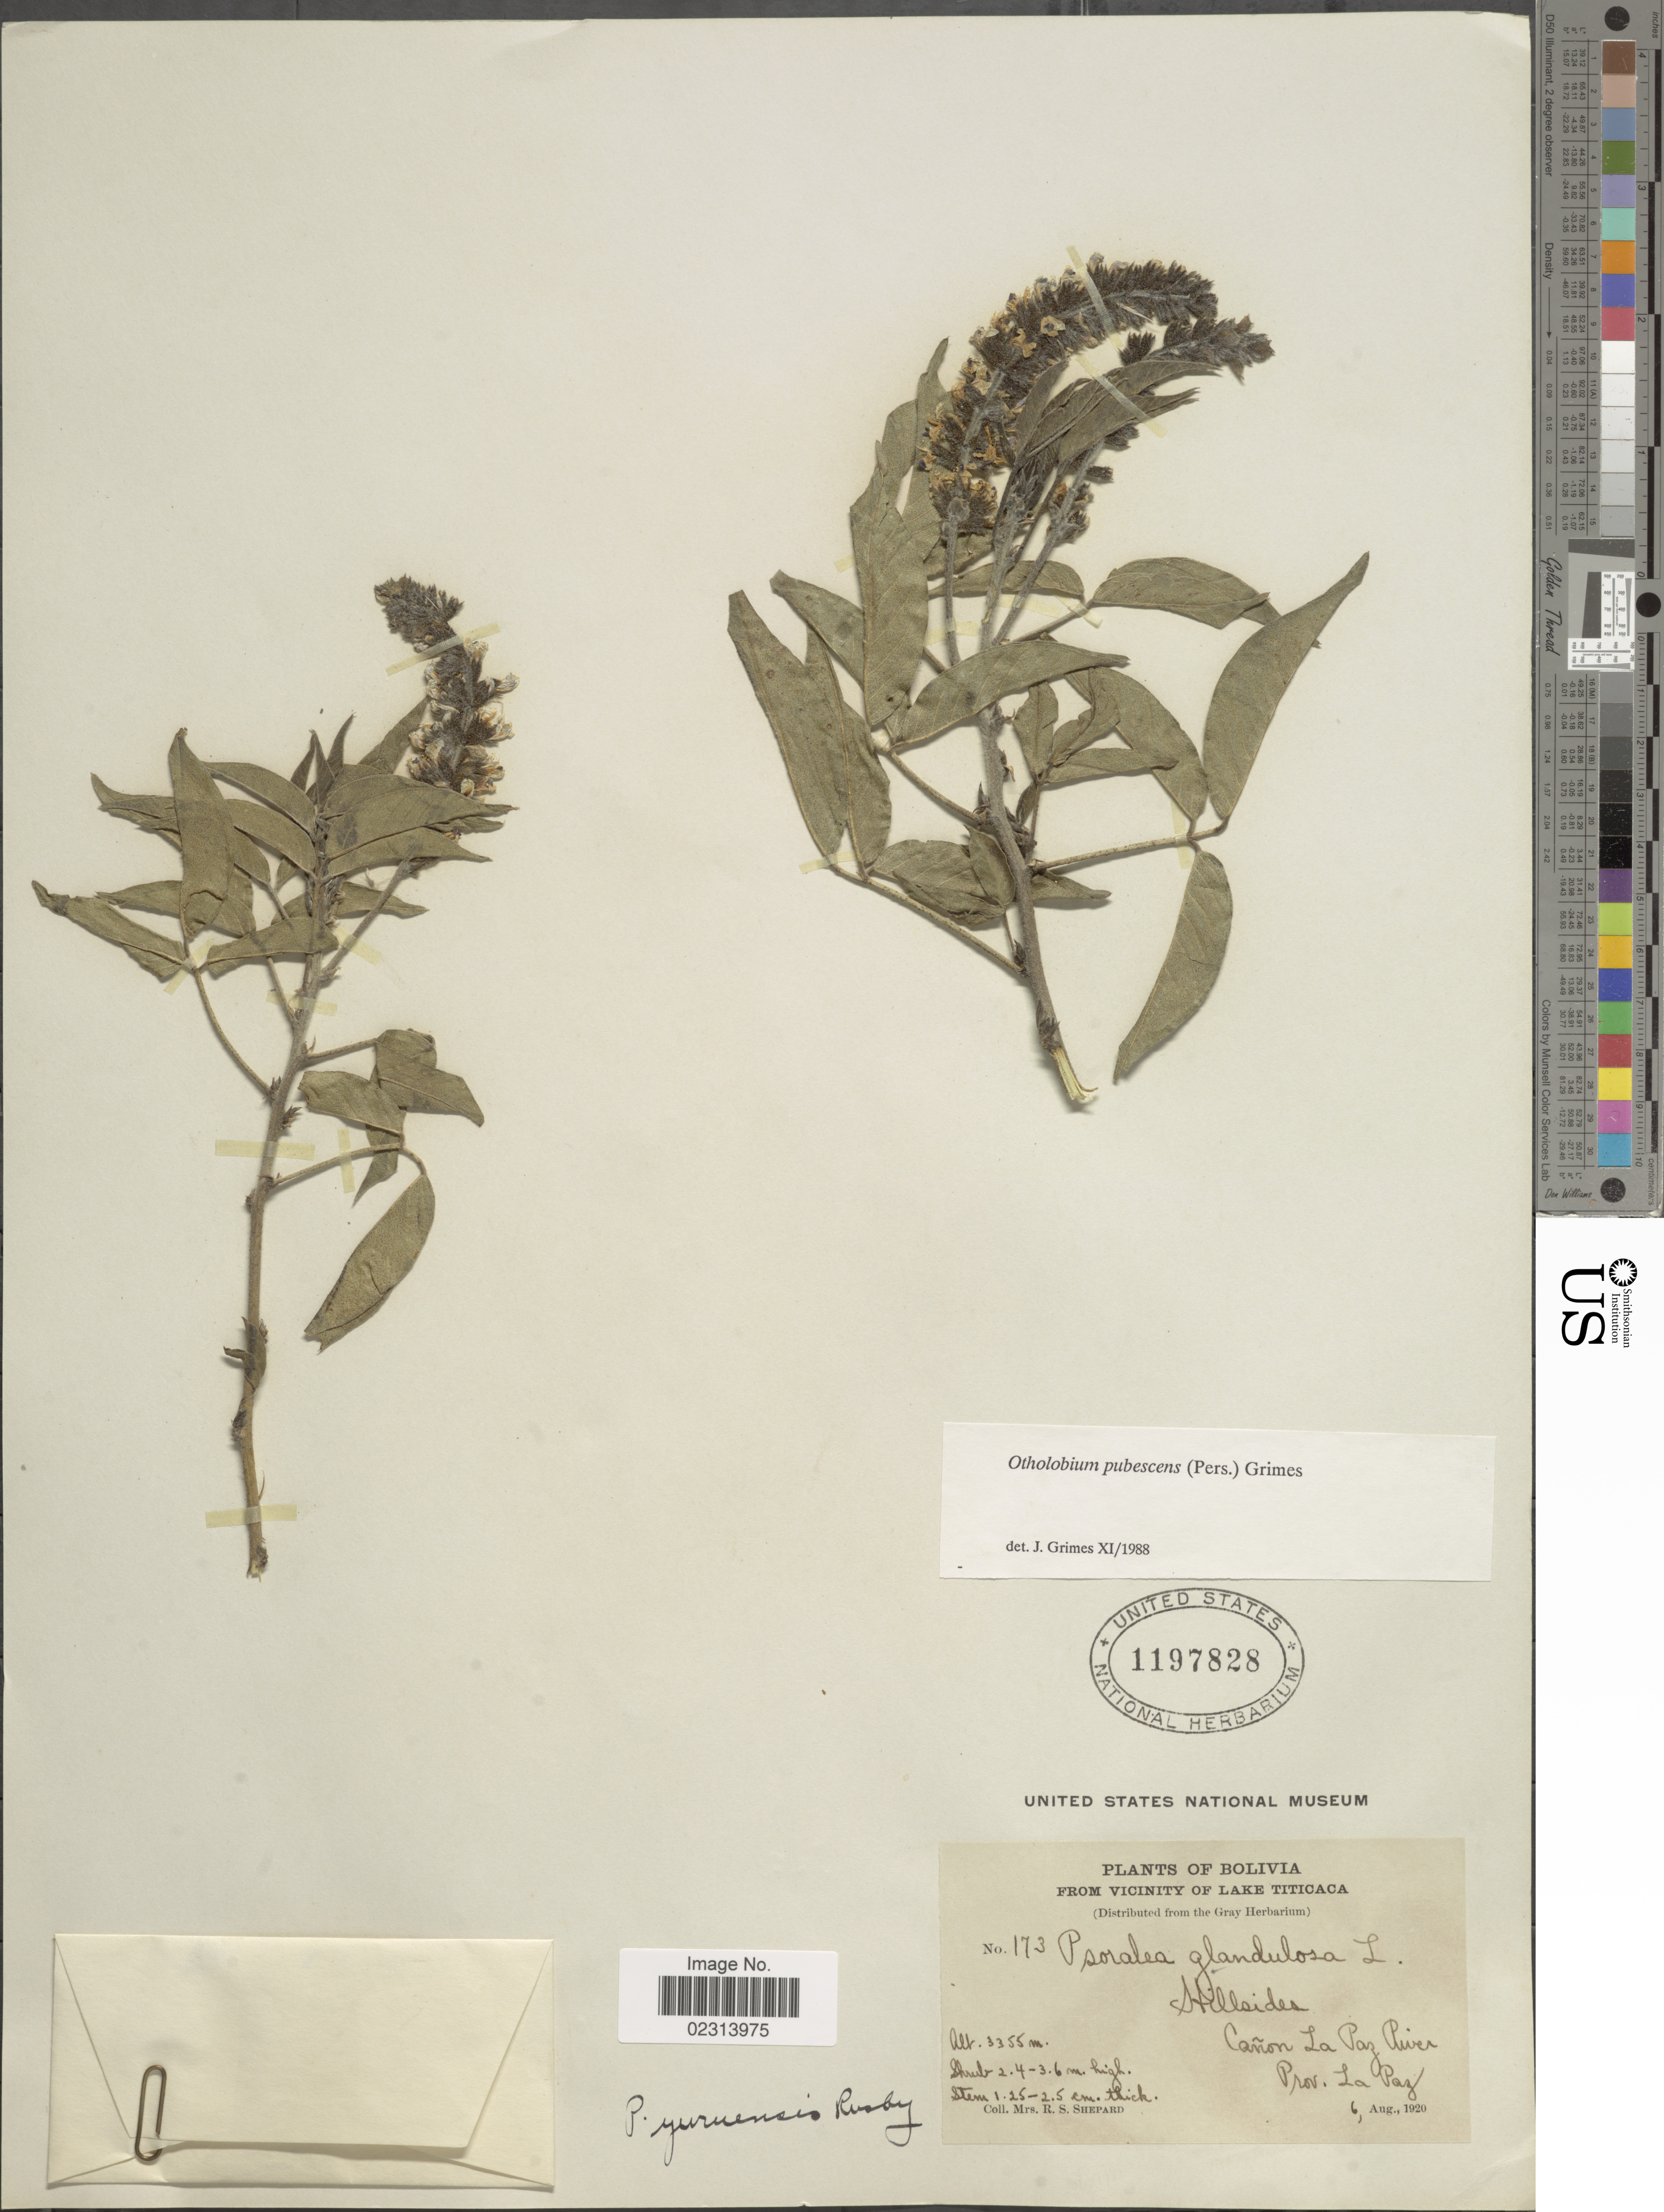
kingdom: Plantae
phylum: Tracheophyta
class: Magnoliopsida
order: Fabales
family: Fabaceae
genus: Otholobium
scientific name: Otholobium pubescens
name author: (Poir.) J.W. Grimes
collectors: R. Shepard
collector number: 173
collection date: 1920-08-06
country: Bolivia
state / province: La Paz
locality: From Vicinity of Lake Titicaca, Canon La Paz River, Prov. La Paz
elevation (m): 3355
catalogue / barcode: US 1197828